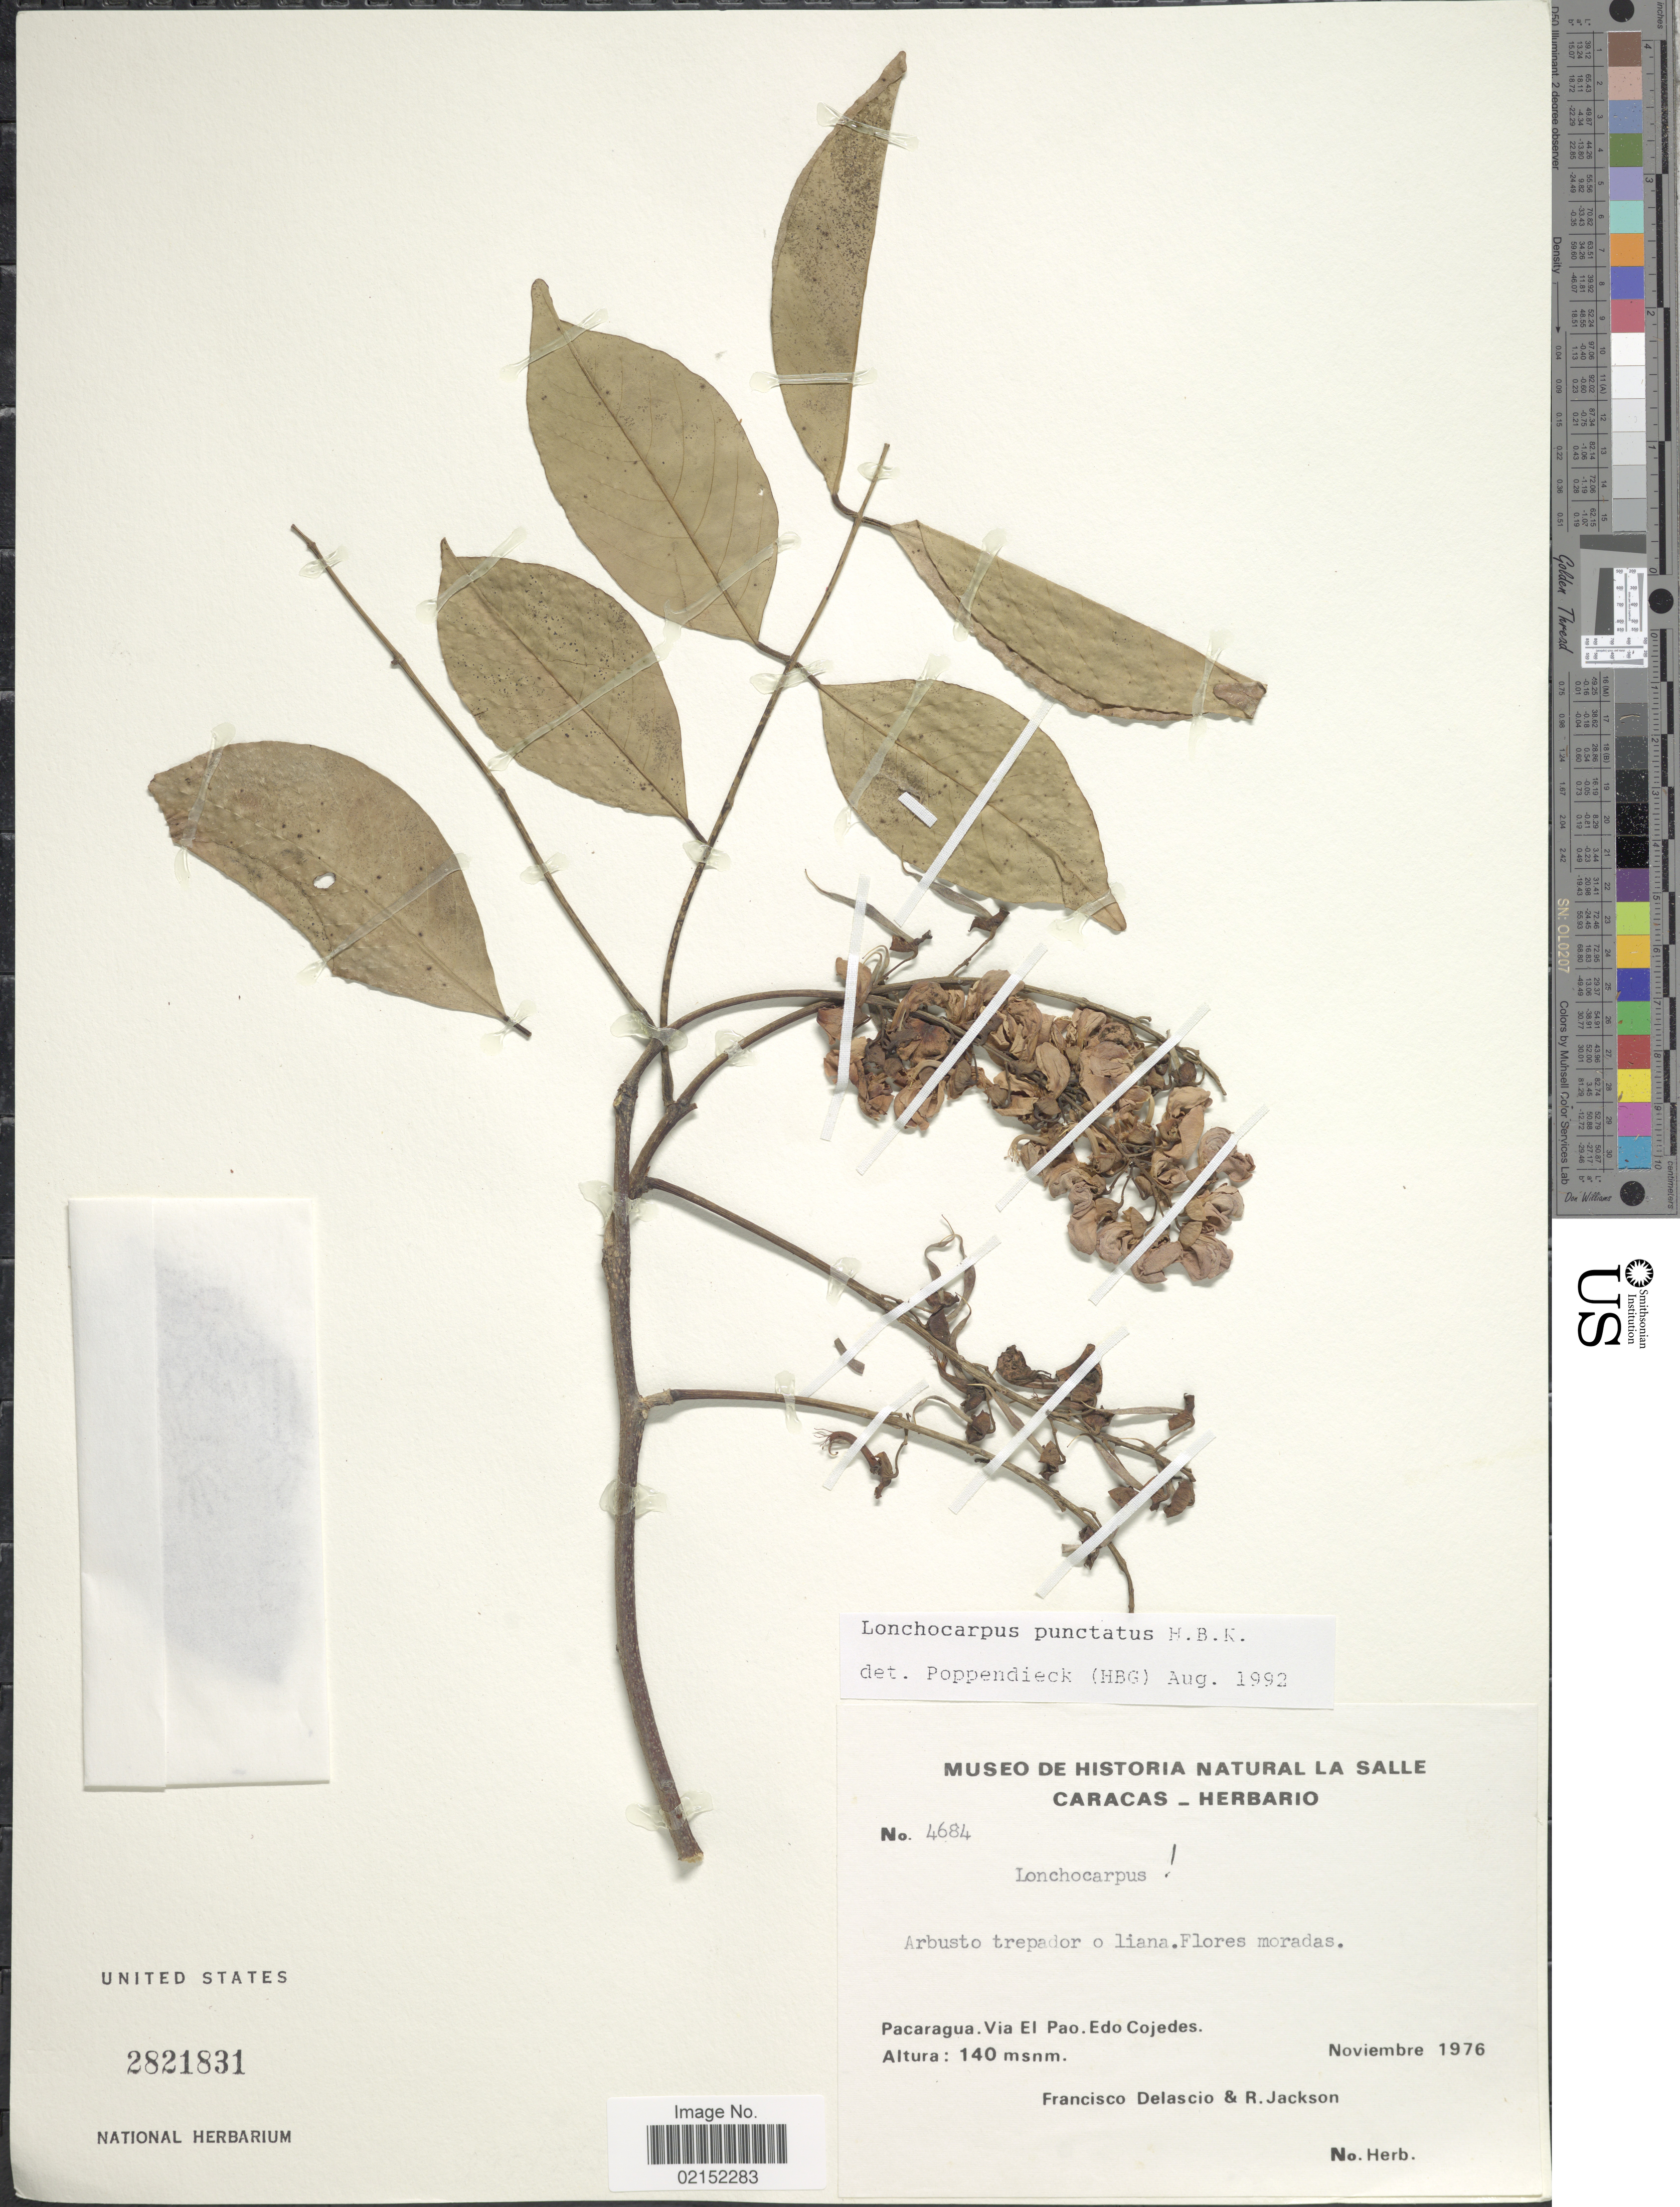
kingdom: Plantae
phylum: Tracheophyta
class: Magnoliopsida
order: Fabales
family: Fabaceae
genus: Lonchocarpus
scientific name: Lonchocarpus punctatus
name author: Kunth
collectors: F. Delascio & R. Jackson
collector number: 4684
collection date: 1976-11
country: Venezuela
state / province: Cojedes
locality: Pacaragua, Via El Pao, Edo Cojedes.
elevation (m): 140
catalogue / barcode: US 2821831